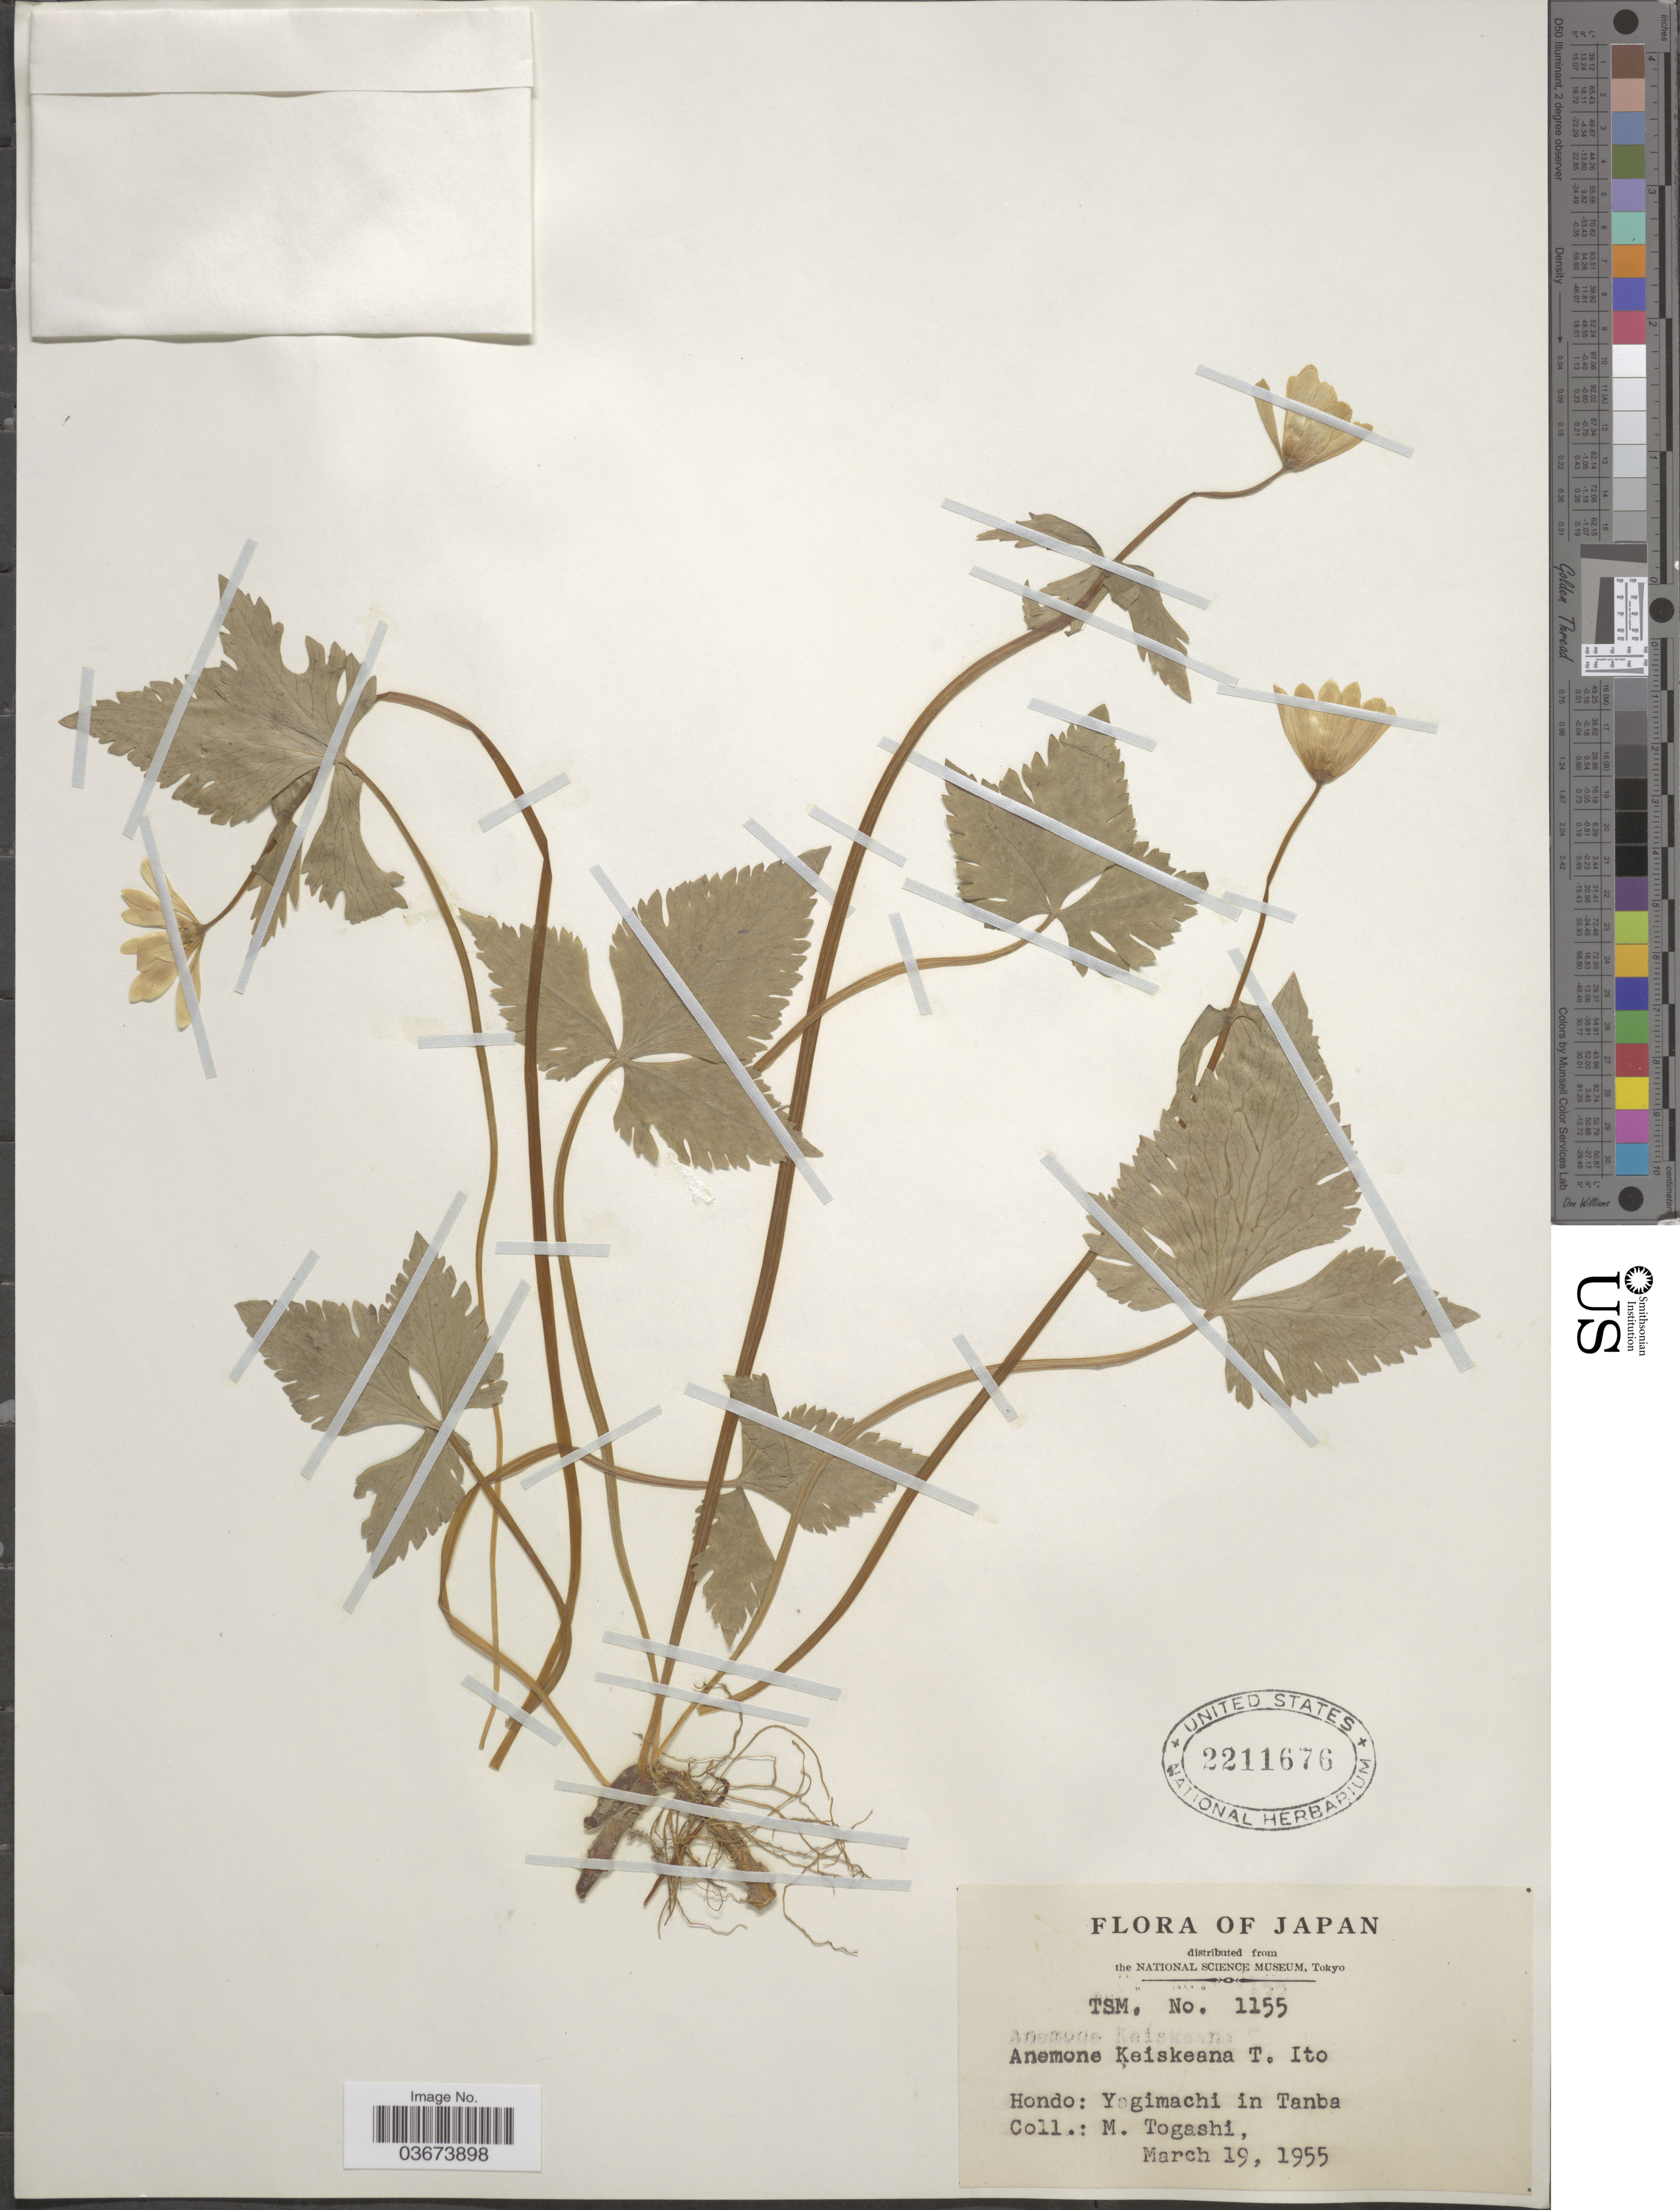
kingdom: Plantae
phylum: Tracheophyta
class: Magnoliopsida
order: Ranunculales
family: Ranunculaceae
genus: Anemone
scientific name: Anemone keiskeana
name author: T. Itô ex Maxim.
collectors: M. Togashi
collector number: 1155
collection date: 1955-03-19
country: Japan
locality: Hondo: Yagimachi in Tanba.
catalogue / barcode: US 2211676